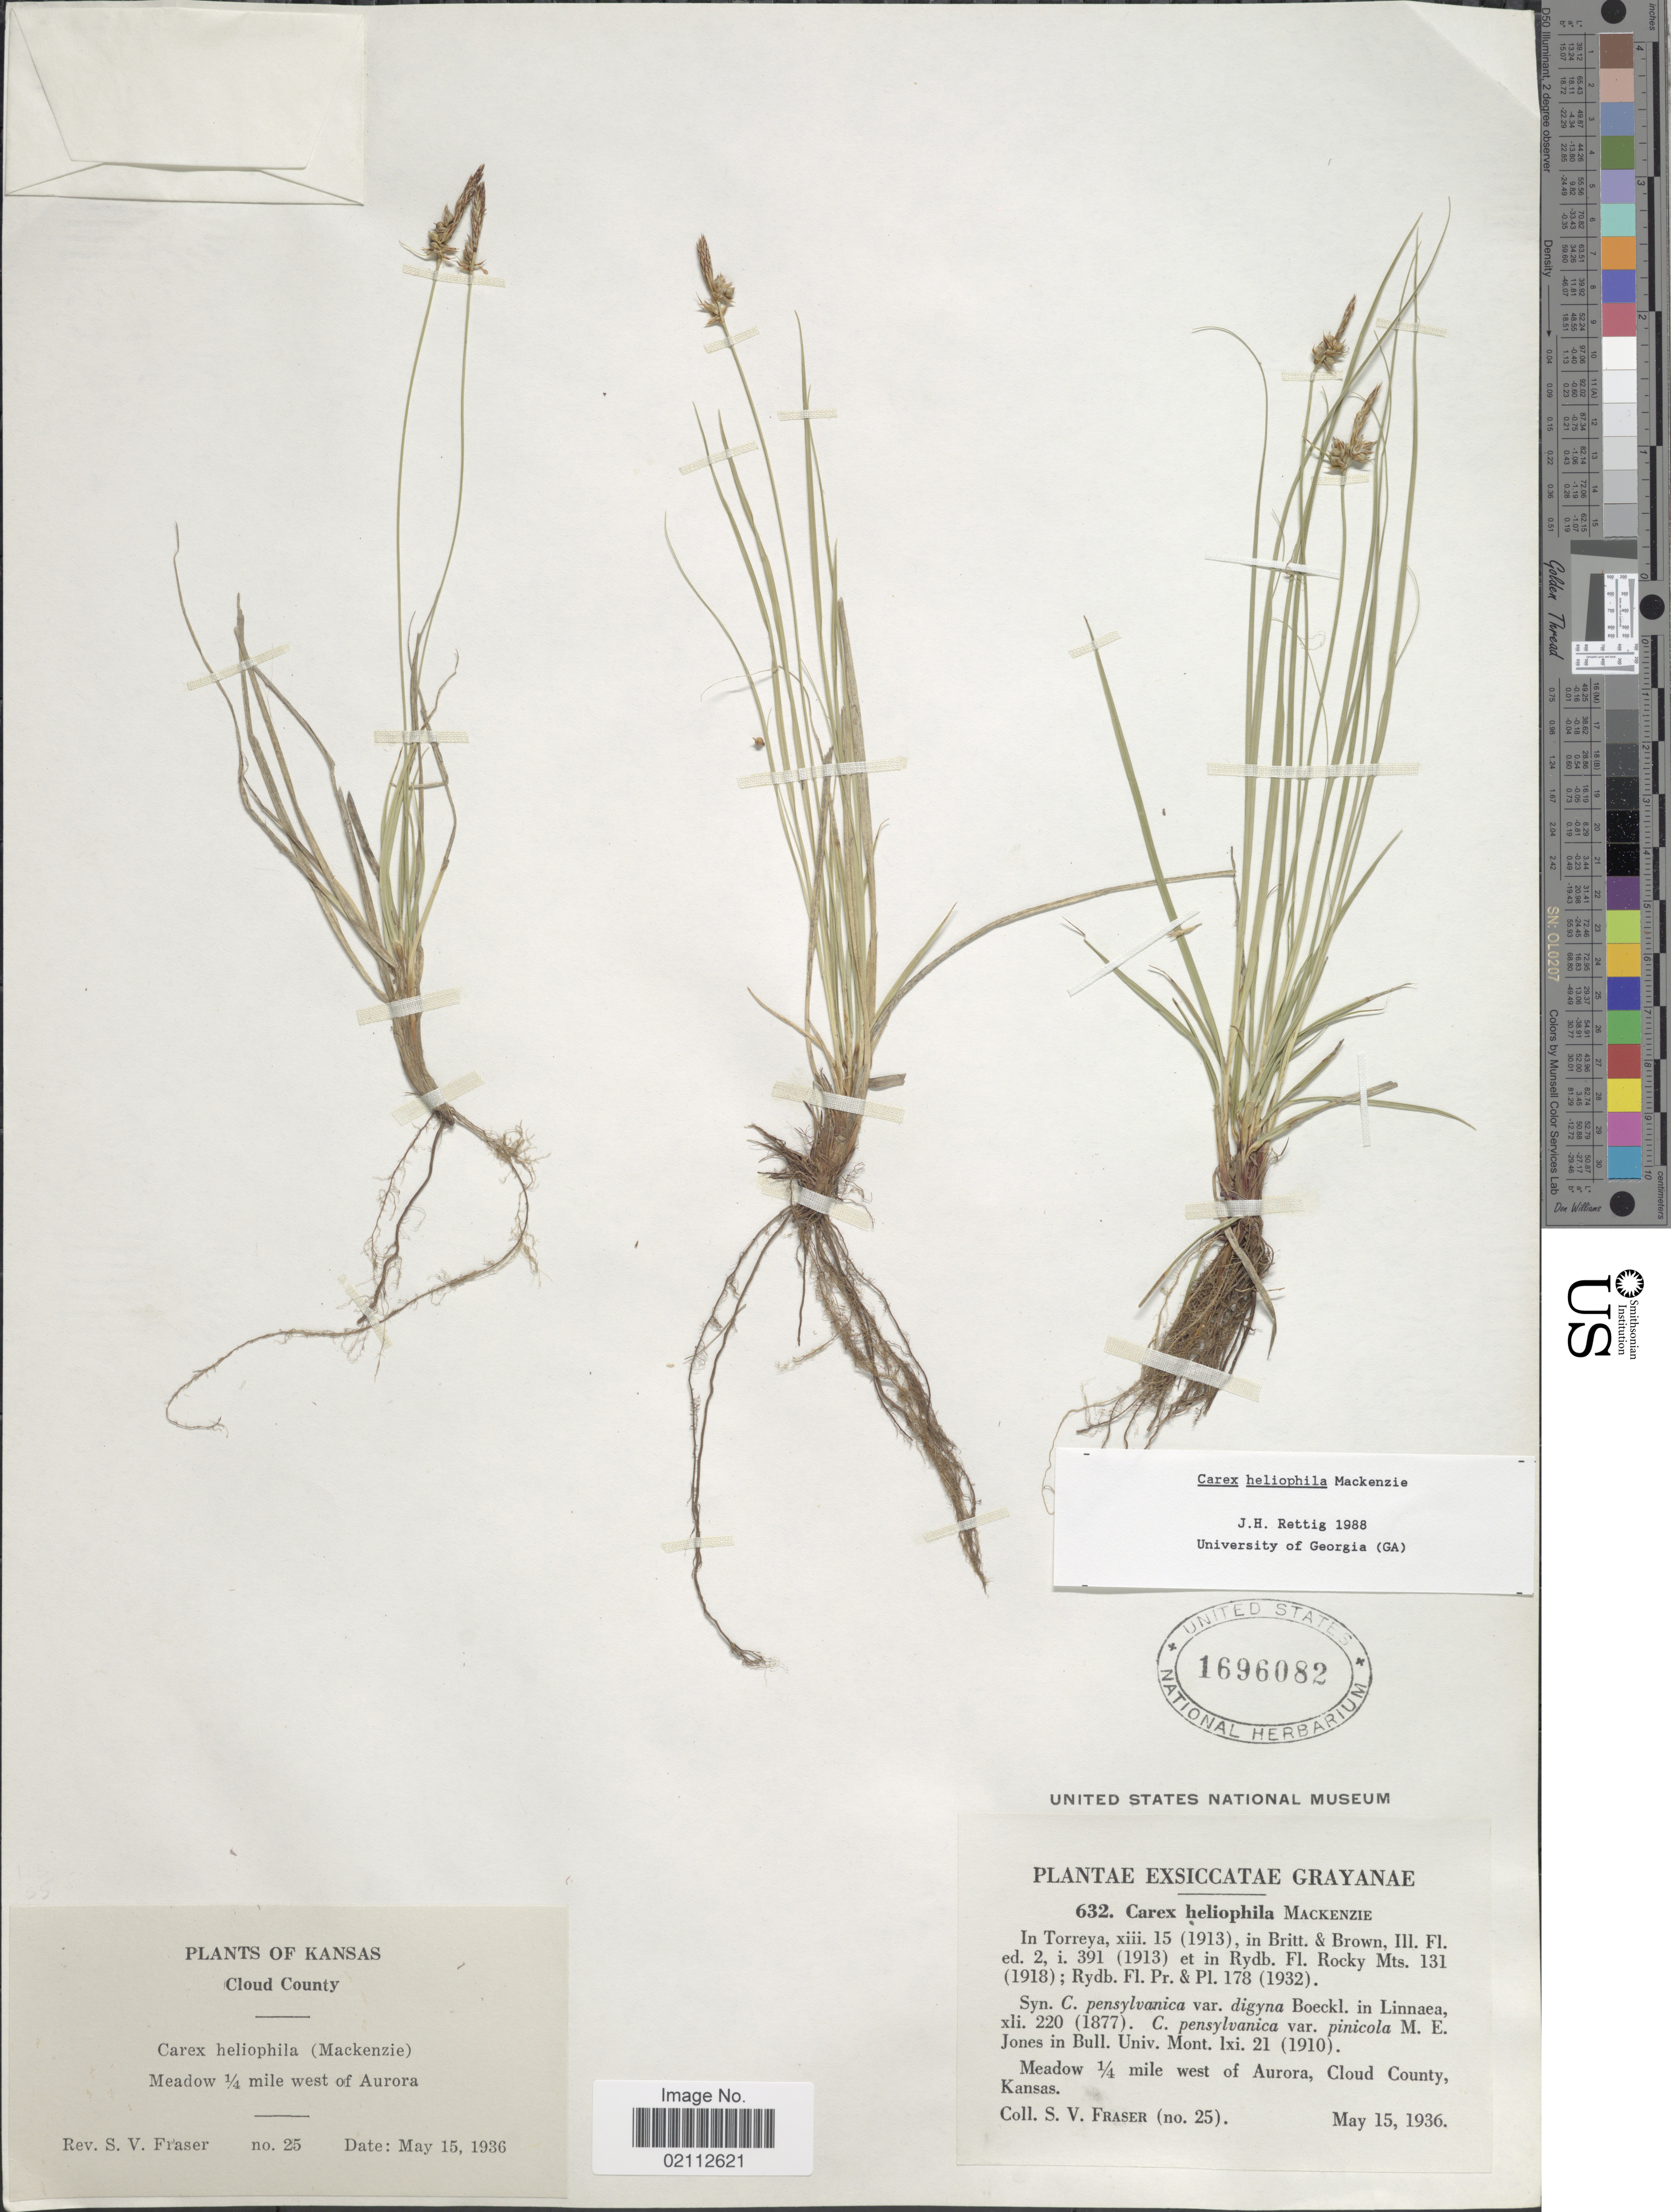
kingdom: Plantae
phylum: Tracheophyta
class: Liliopsida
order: Poales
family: Cyperaceae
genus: Carex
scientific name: Carex heliophila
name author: Mack.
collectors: S. Fraser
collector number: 25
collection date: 1936-05-15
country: United States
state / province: Kansas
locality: Cloud County, meadow 1/4 mile west of Aurora, Grayanae.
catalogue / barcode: US 1696082